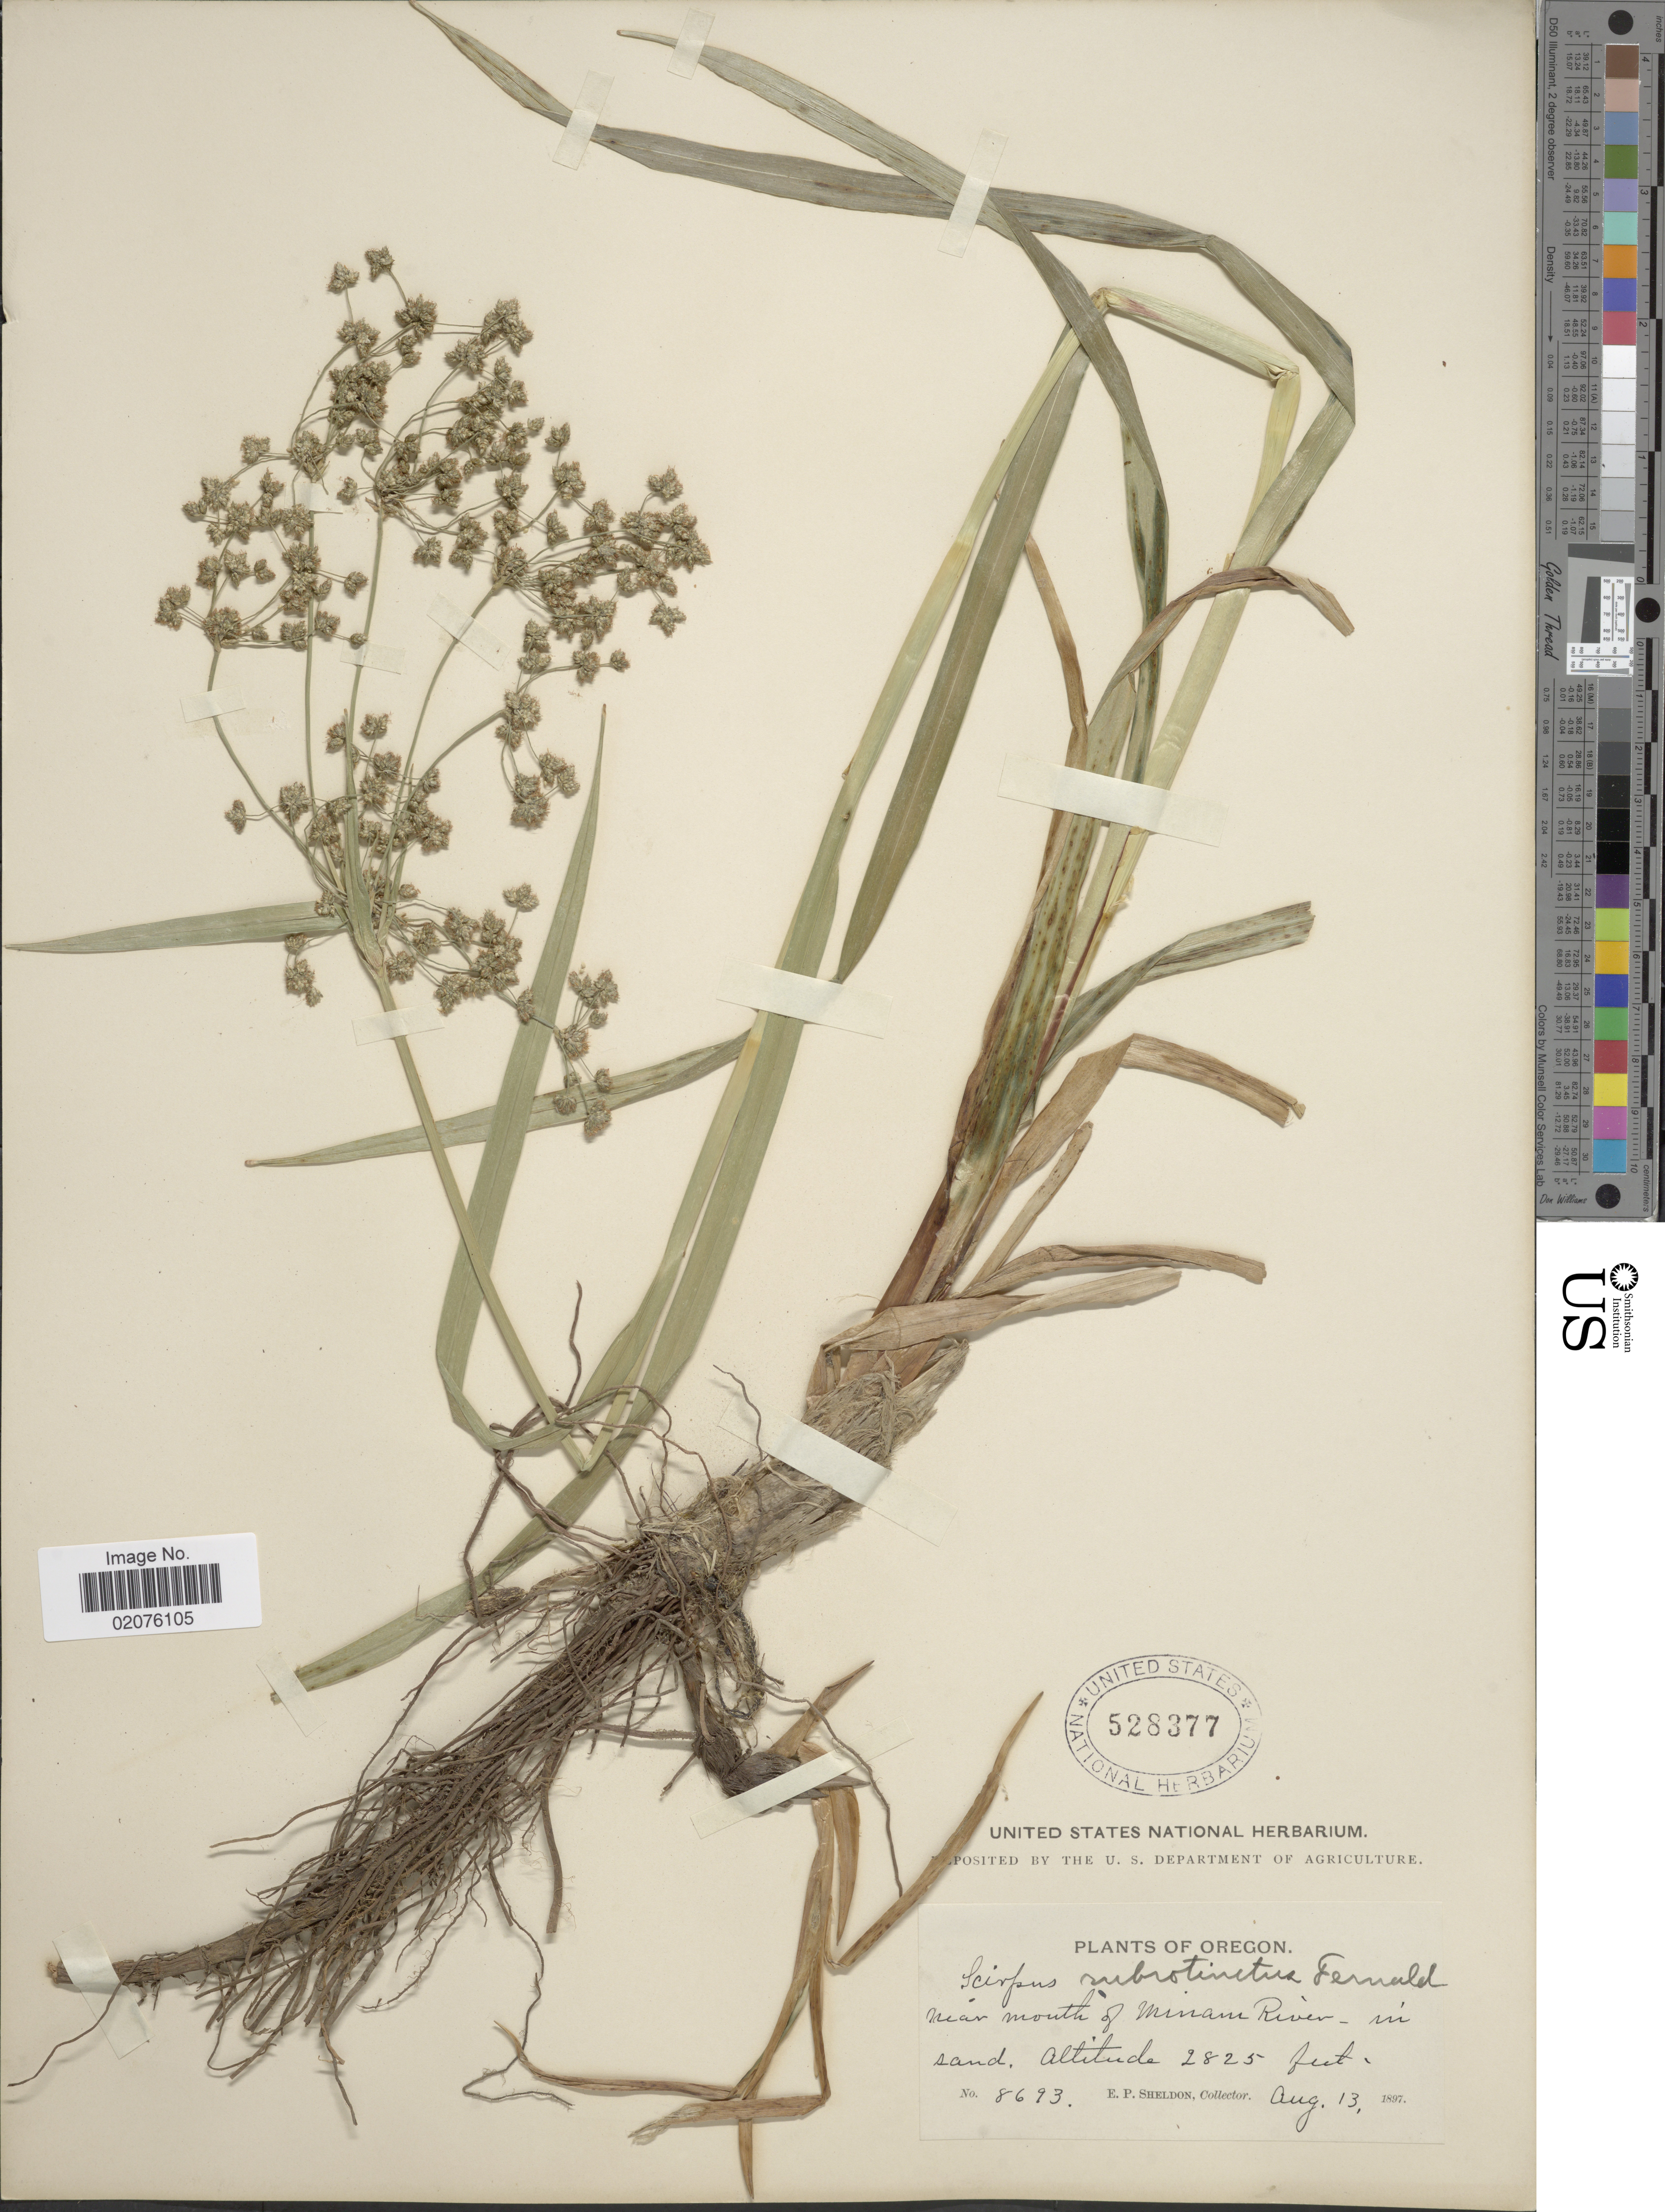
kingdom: Plantae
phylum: Tracheophyta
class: Liliopsida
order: Poales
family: Cyperaceae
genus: Scirpus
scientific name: Scirpus microcarpus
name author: J. Presl & C. Presl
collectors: E. P. Sheldon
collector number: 8693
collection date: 1897-08-13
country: United States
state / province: Oregon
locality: Near mouth of Minam River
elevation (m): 861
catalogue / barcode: US 528377